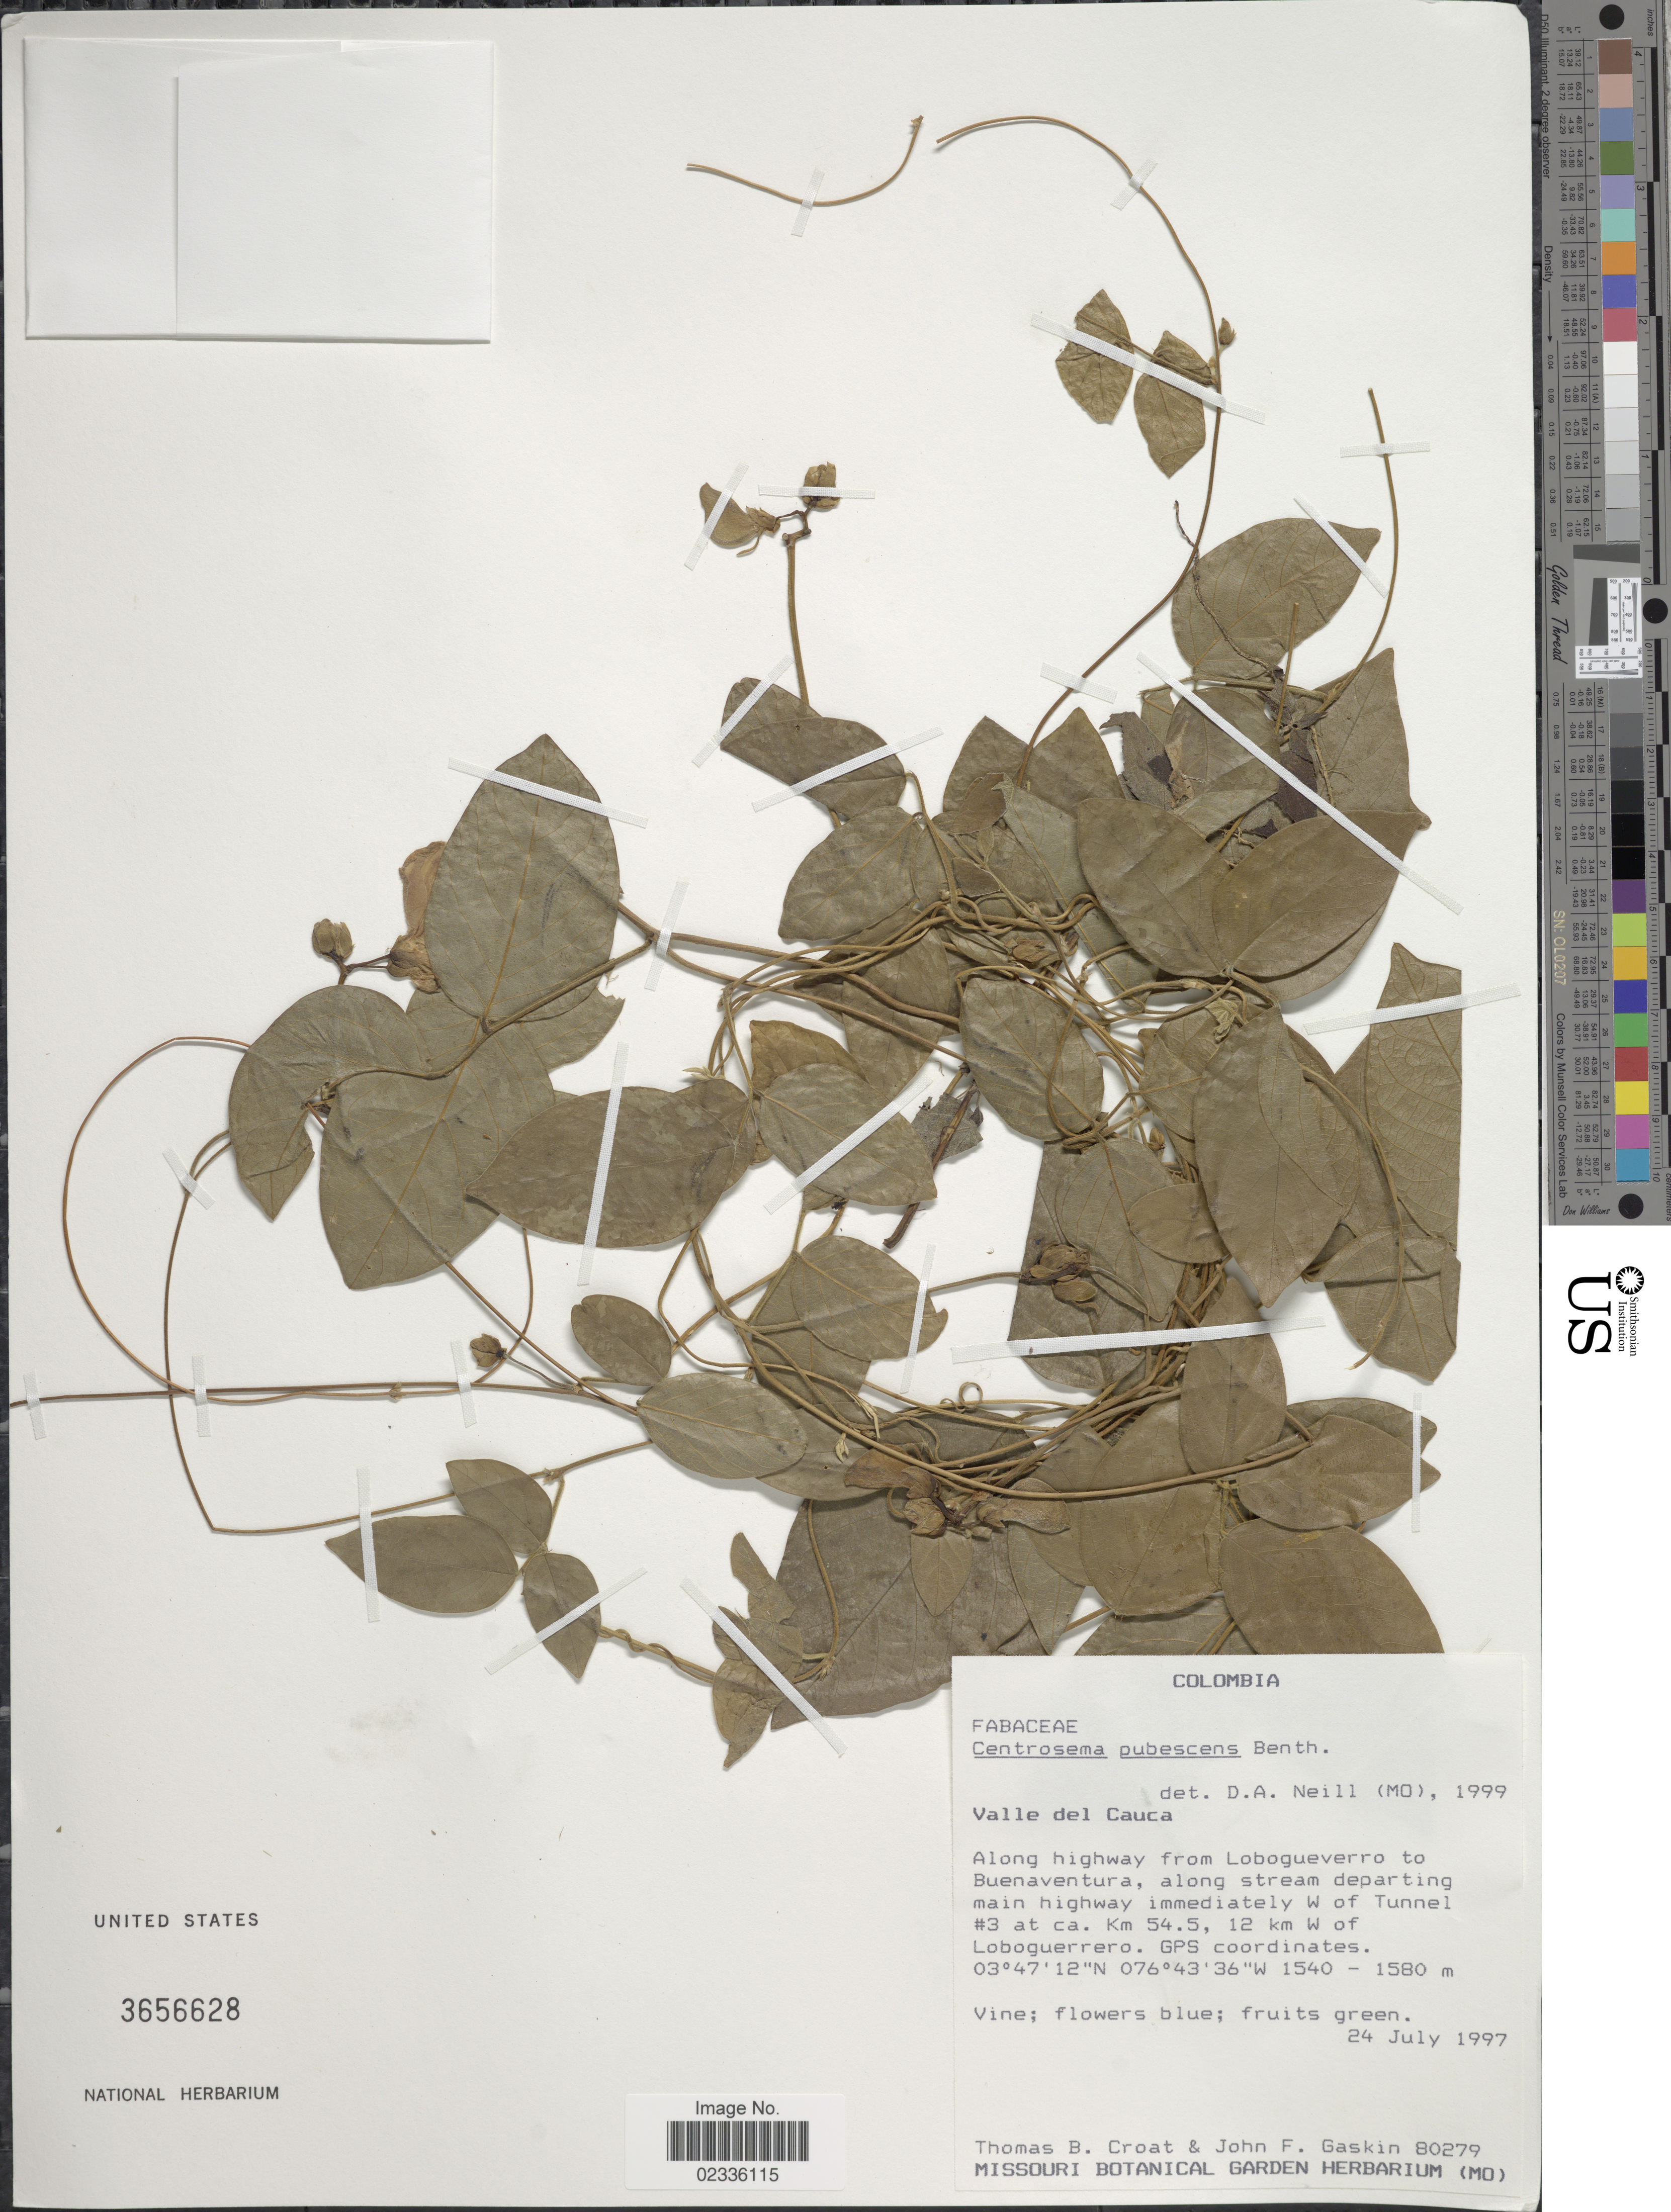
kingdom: Plantae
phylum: Tracheophyta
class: Magnoliopsida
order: Fabales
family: Fabaceae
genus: Centrosema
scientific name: Centrosema pubescens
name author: Benth.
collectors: T. B. Croat & J. F. Gaskin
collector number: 80279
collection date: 1997-07-24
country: Colombia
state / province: Cauca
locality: Valle del Cauca. Along highway from Lobogue verro to Buenaventura, along stream departing main highway immediately W of Tunnel #3 at ca. Km 54.5, 12 km W of Loboquerrero.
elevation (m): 1540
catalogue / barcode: US 3656628